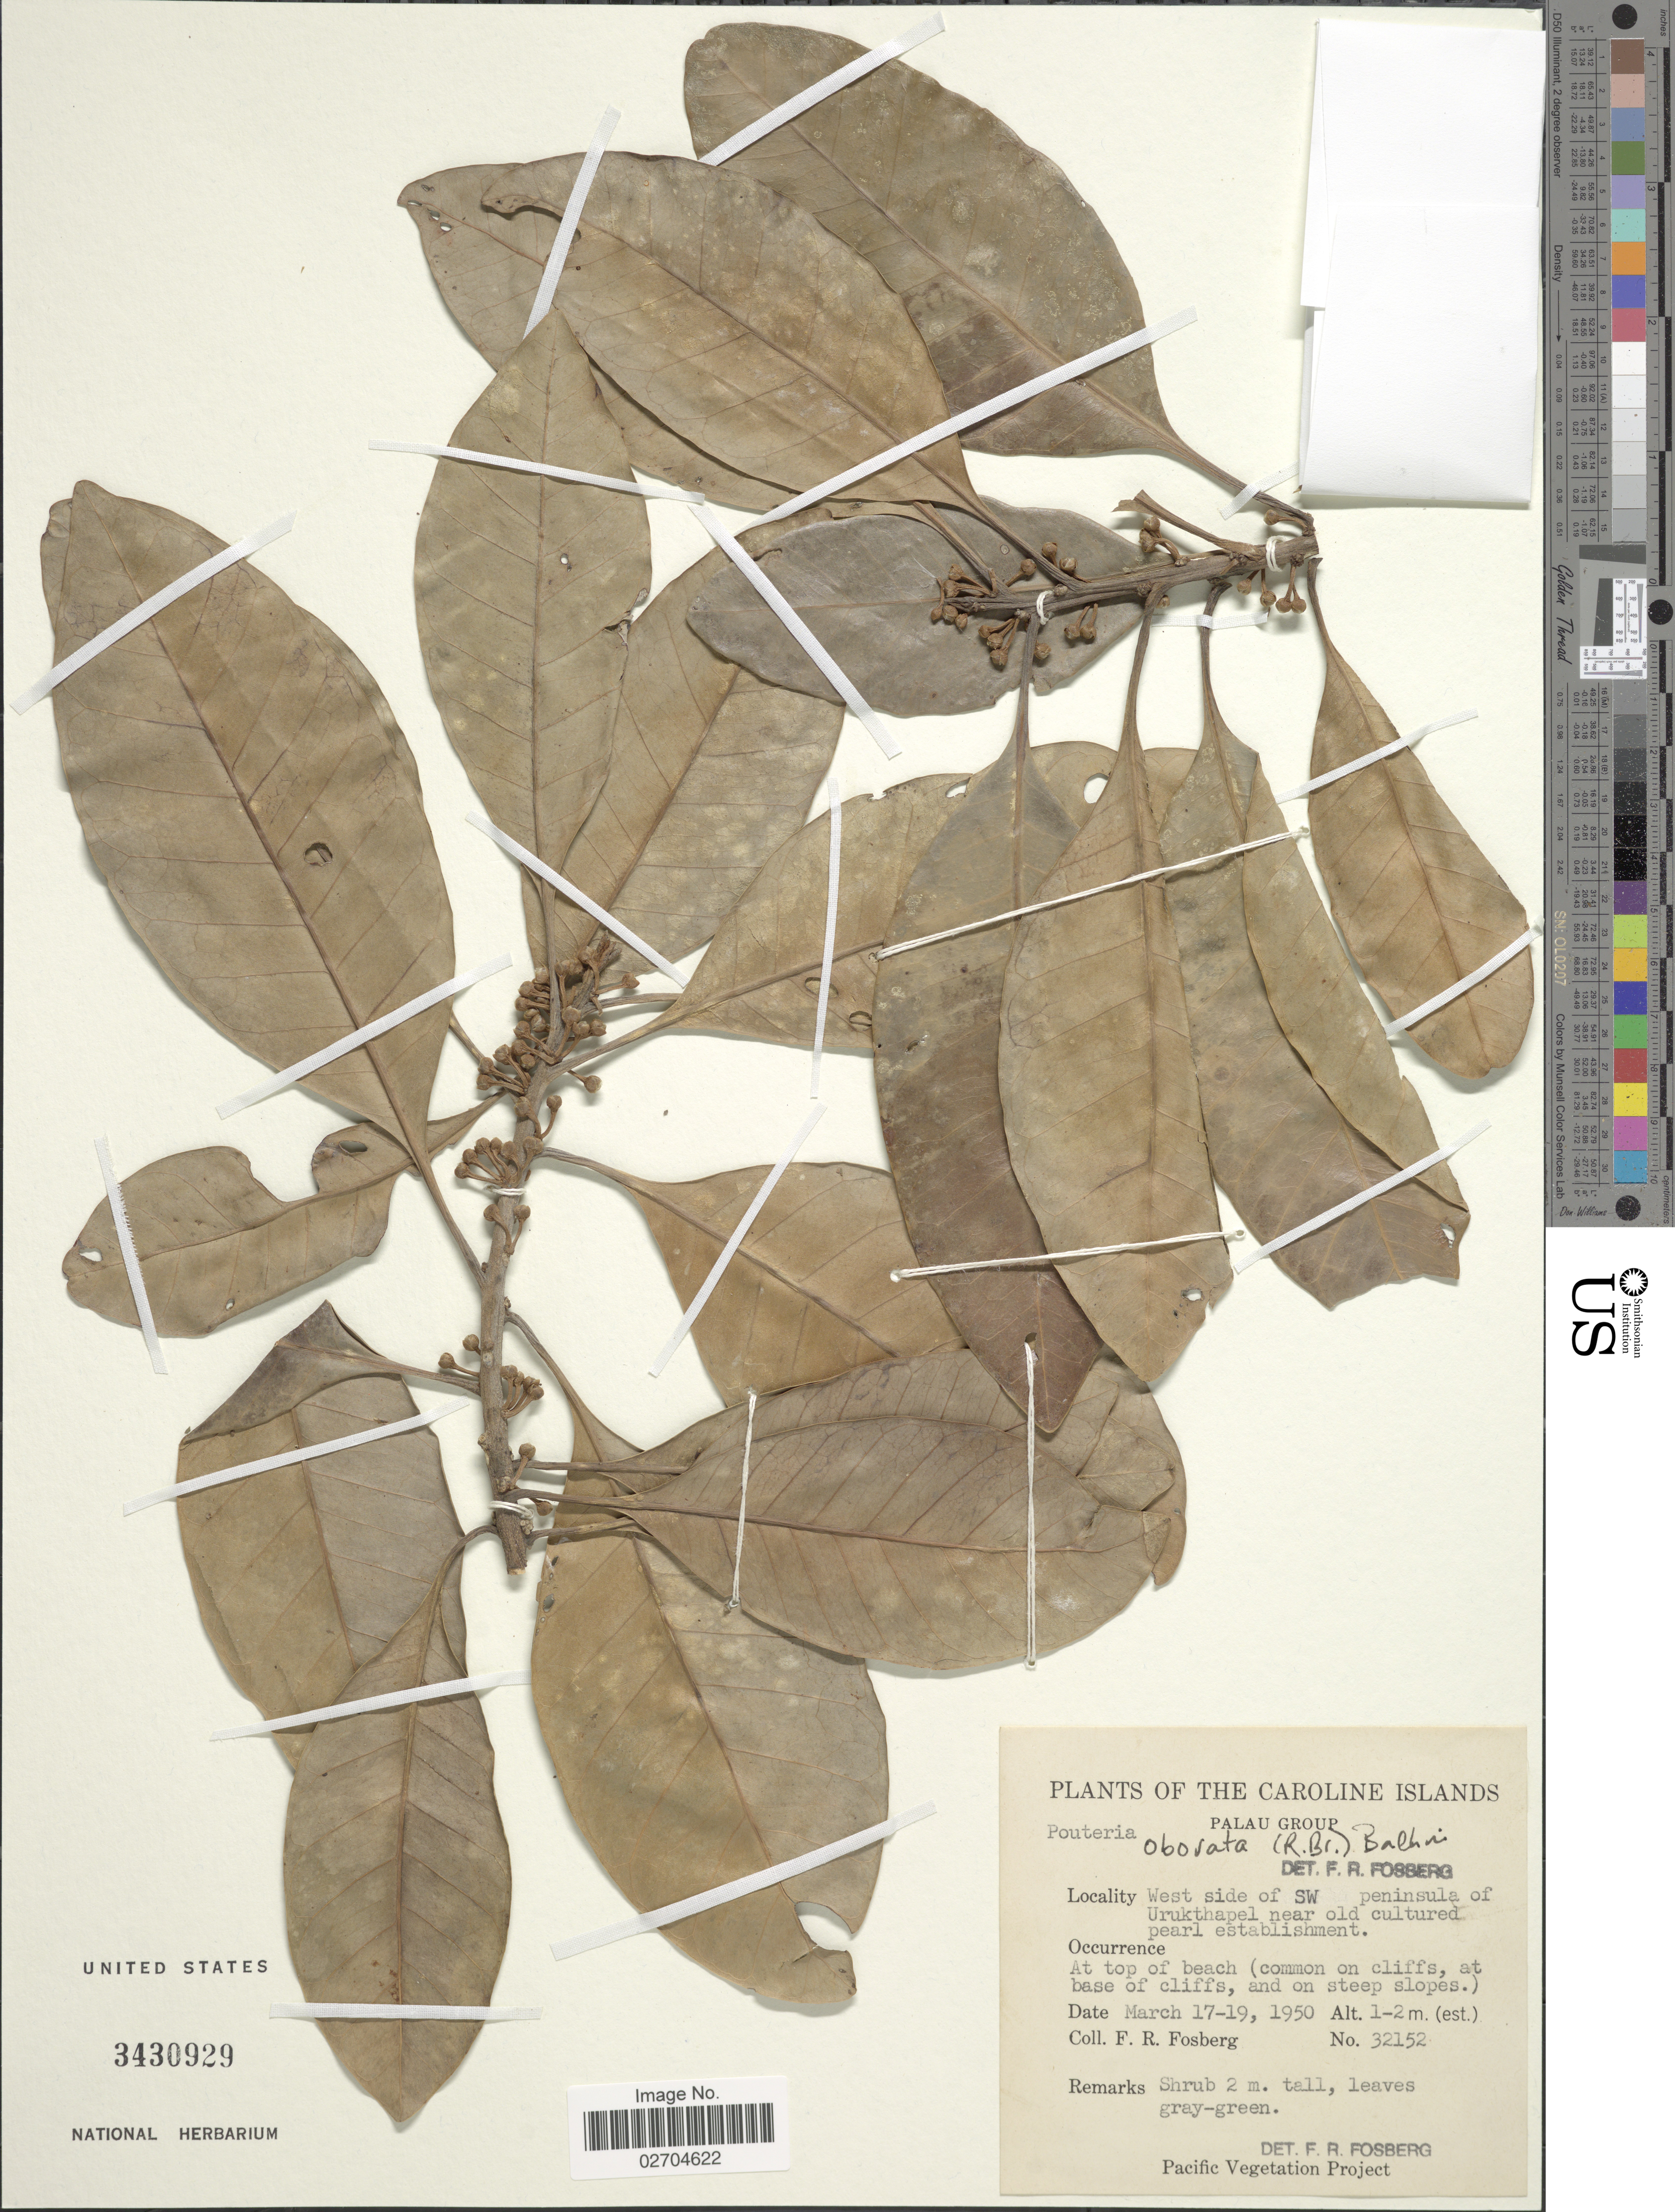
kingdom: Plantae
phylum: Tracheophyta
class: Magnoliopsida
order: Ericales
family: Sapotaceae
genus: Planchonella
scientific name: Planchonella obovata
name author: (R. Br.) Pierre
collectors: F. R. Fosberg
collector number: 32152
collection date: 1950-03-17/1950-03-19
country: Palau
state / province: Koror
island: Ngeruktabel [Urukthapel]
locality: Caroline Islands. Palau Group. West side of SW peninsula of Urukthapel near old cultured pearl establishment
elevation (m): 1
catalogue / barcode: US 3430929